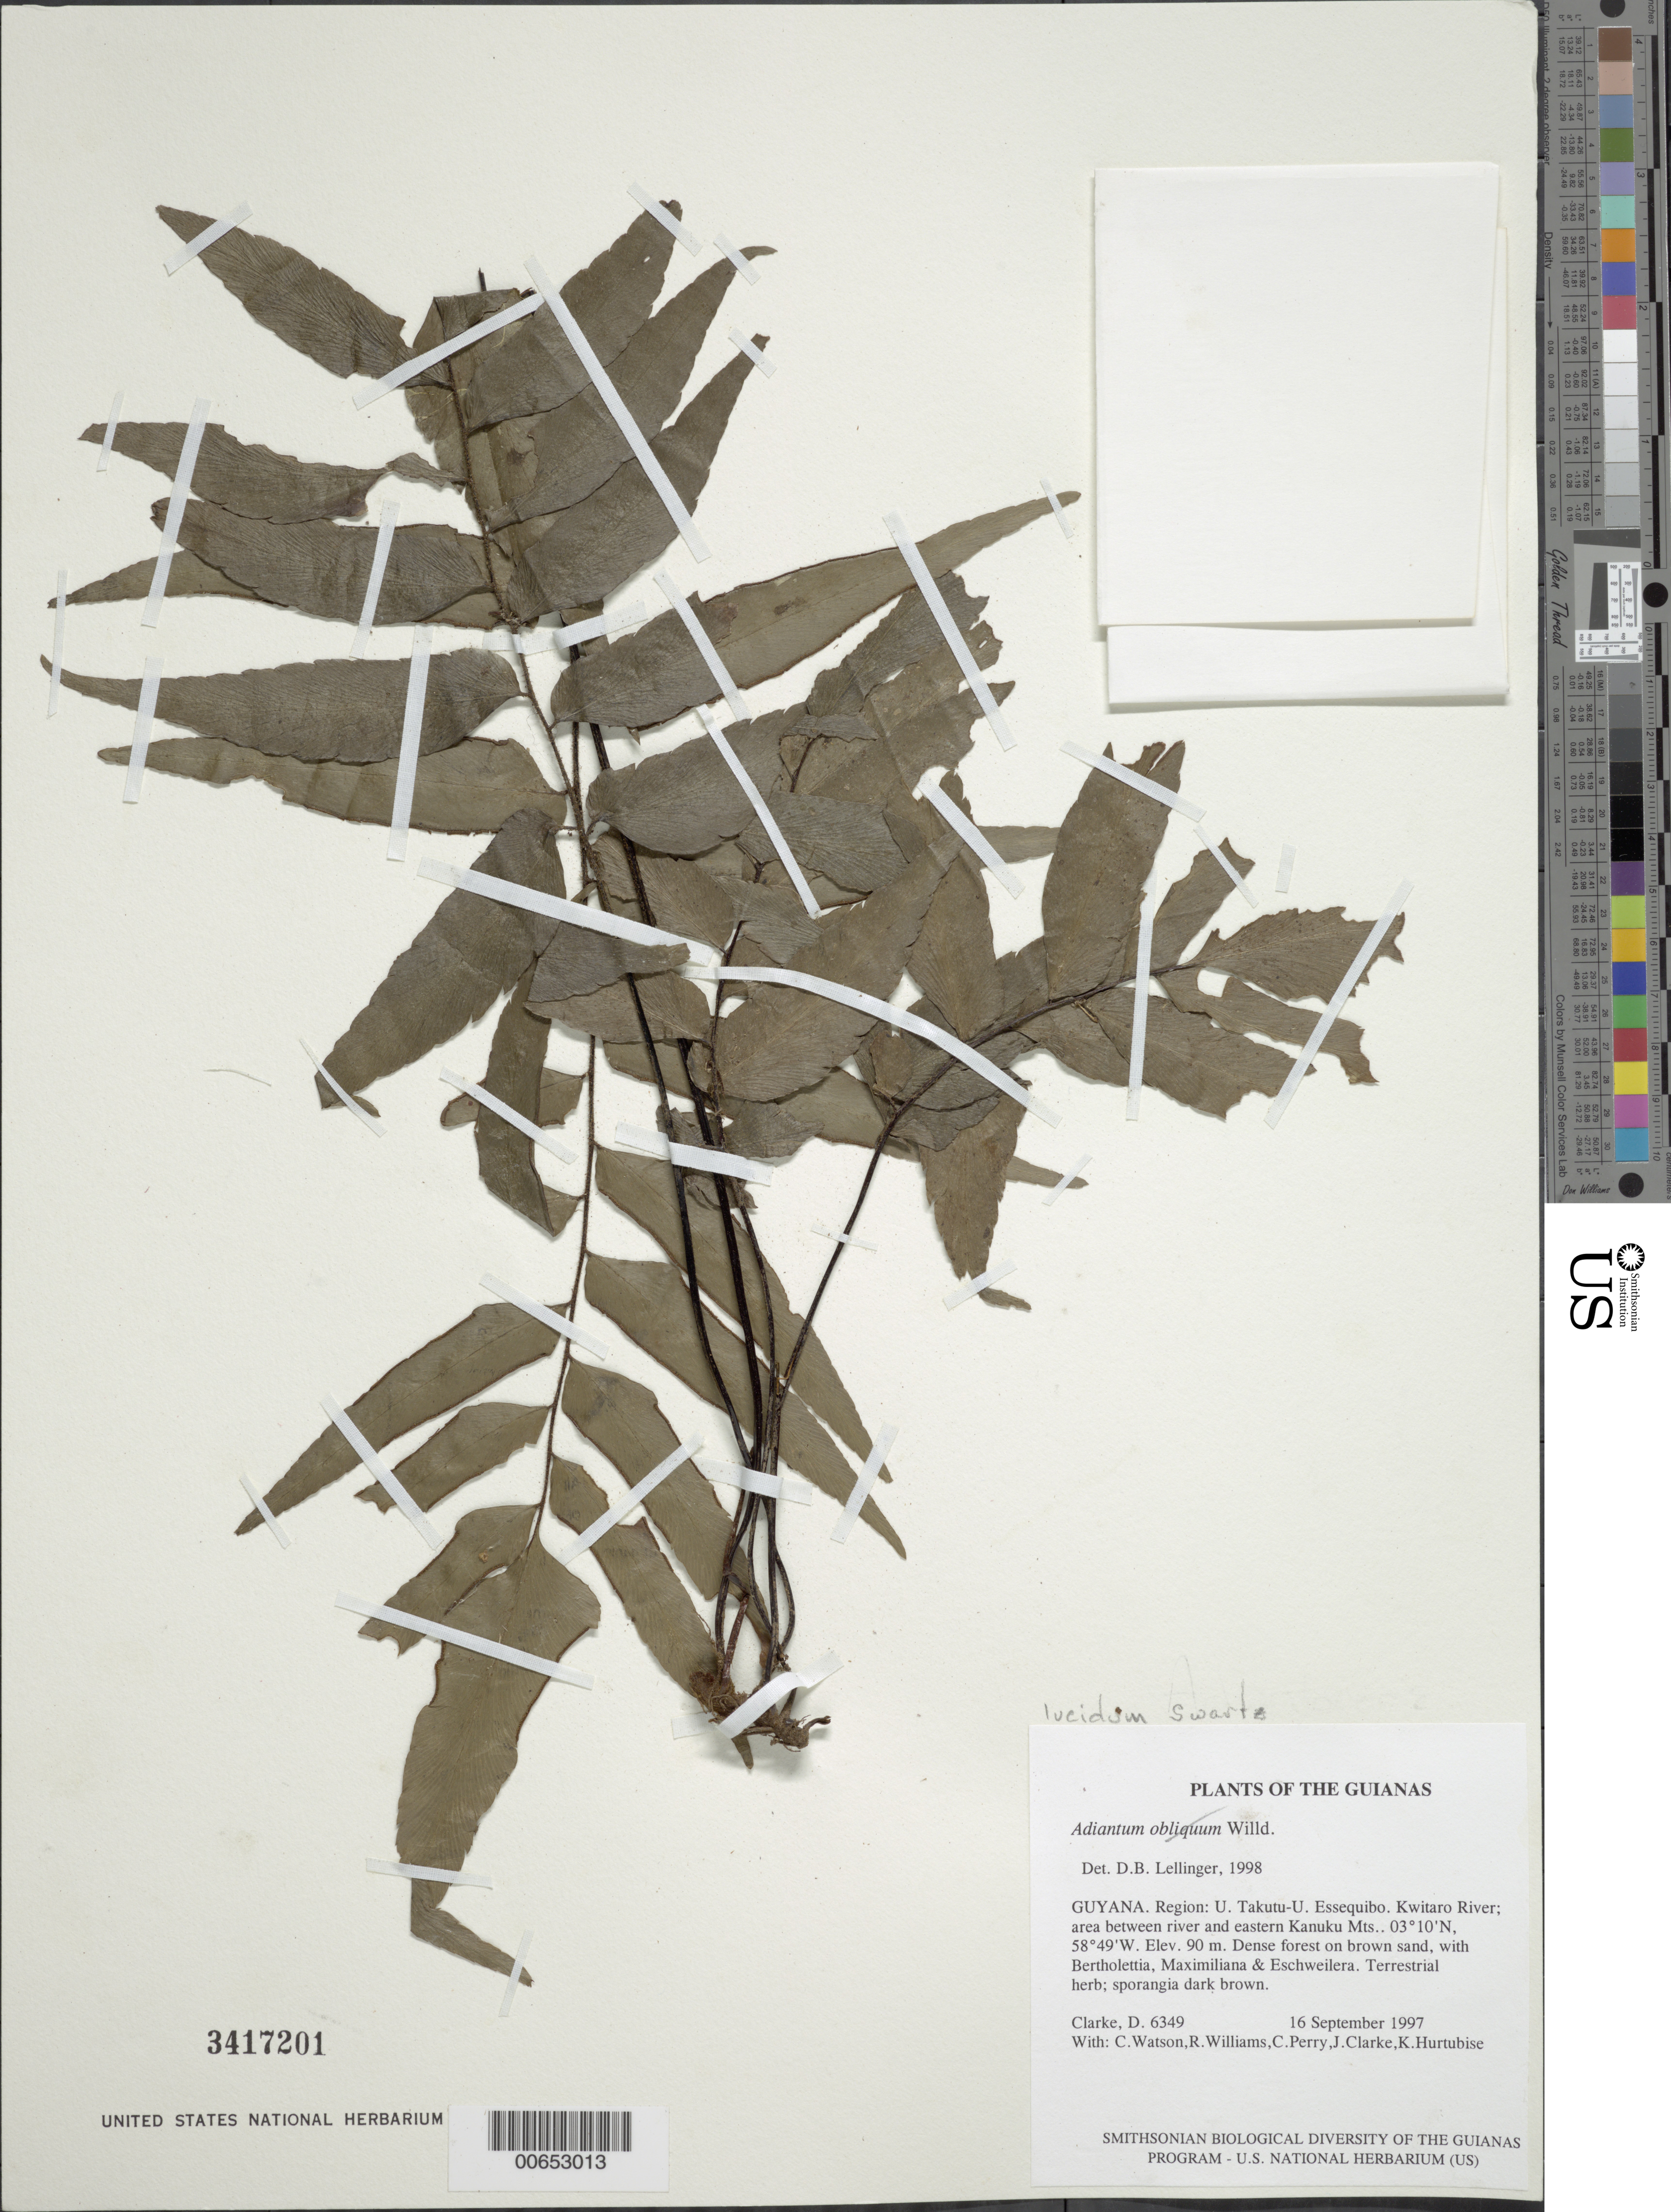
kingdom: Plantae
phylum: Tracheophyta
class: Polypodiopsida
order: Polypodiales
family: Pteridaceae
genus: Adiantum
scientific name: Adiantum lucidum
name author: (Cav.) Sw.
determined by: Lellinger, David B., (BOT), Smithsonian Institution - National Museum of Natural History (UNITED STATES)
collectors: H. D. Clarke, C. Watson, R. Williams, C. Perry, J. Clarke & K. Hurtubise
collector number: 6349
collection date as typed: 16 September 1997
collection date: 1997-09-16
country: Guyana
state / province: U. Takutu-U. Essequibo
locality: Kwitaro River; area between river and eastern Kanuku Mts.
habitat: Dense forest on brown sand, with Bertholettia, Maximiliana & Eschweilera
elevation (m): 90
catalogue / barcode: US 3417201